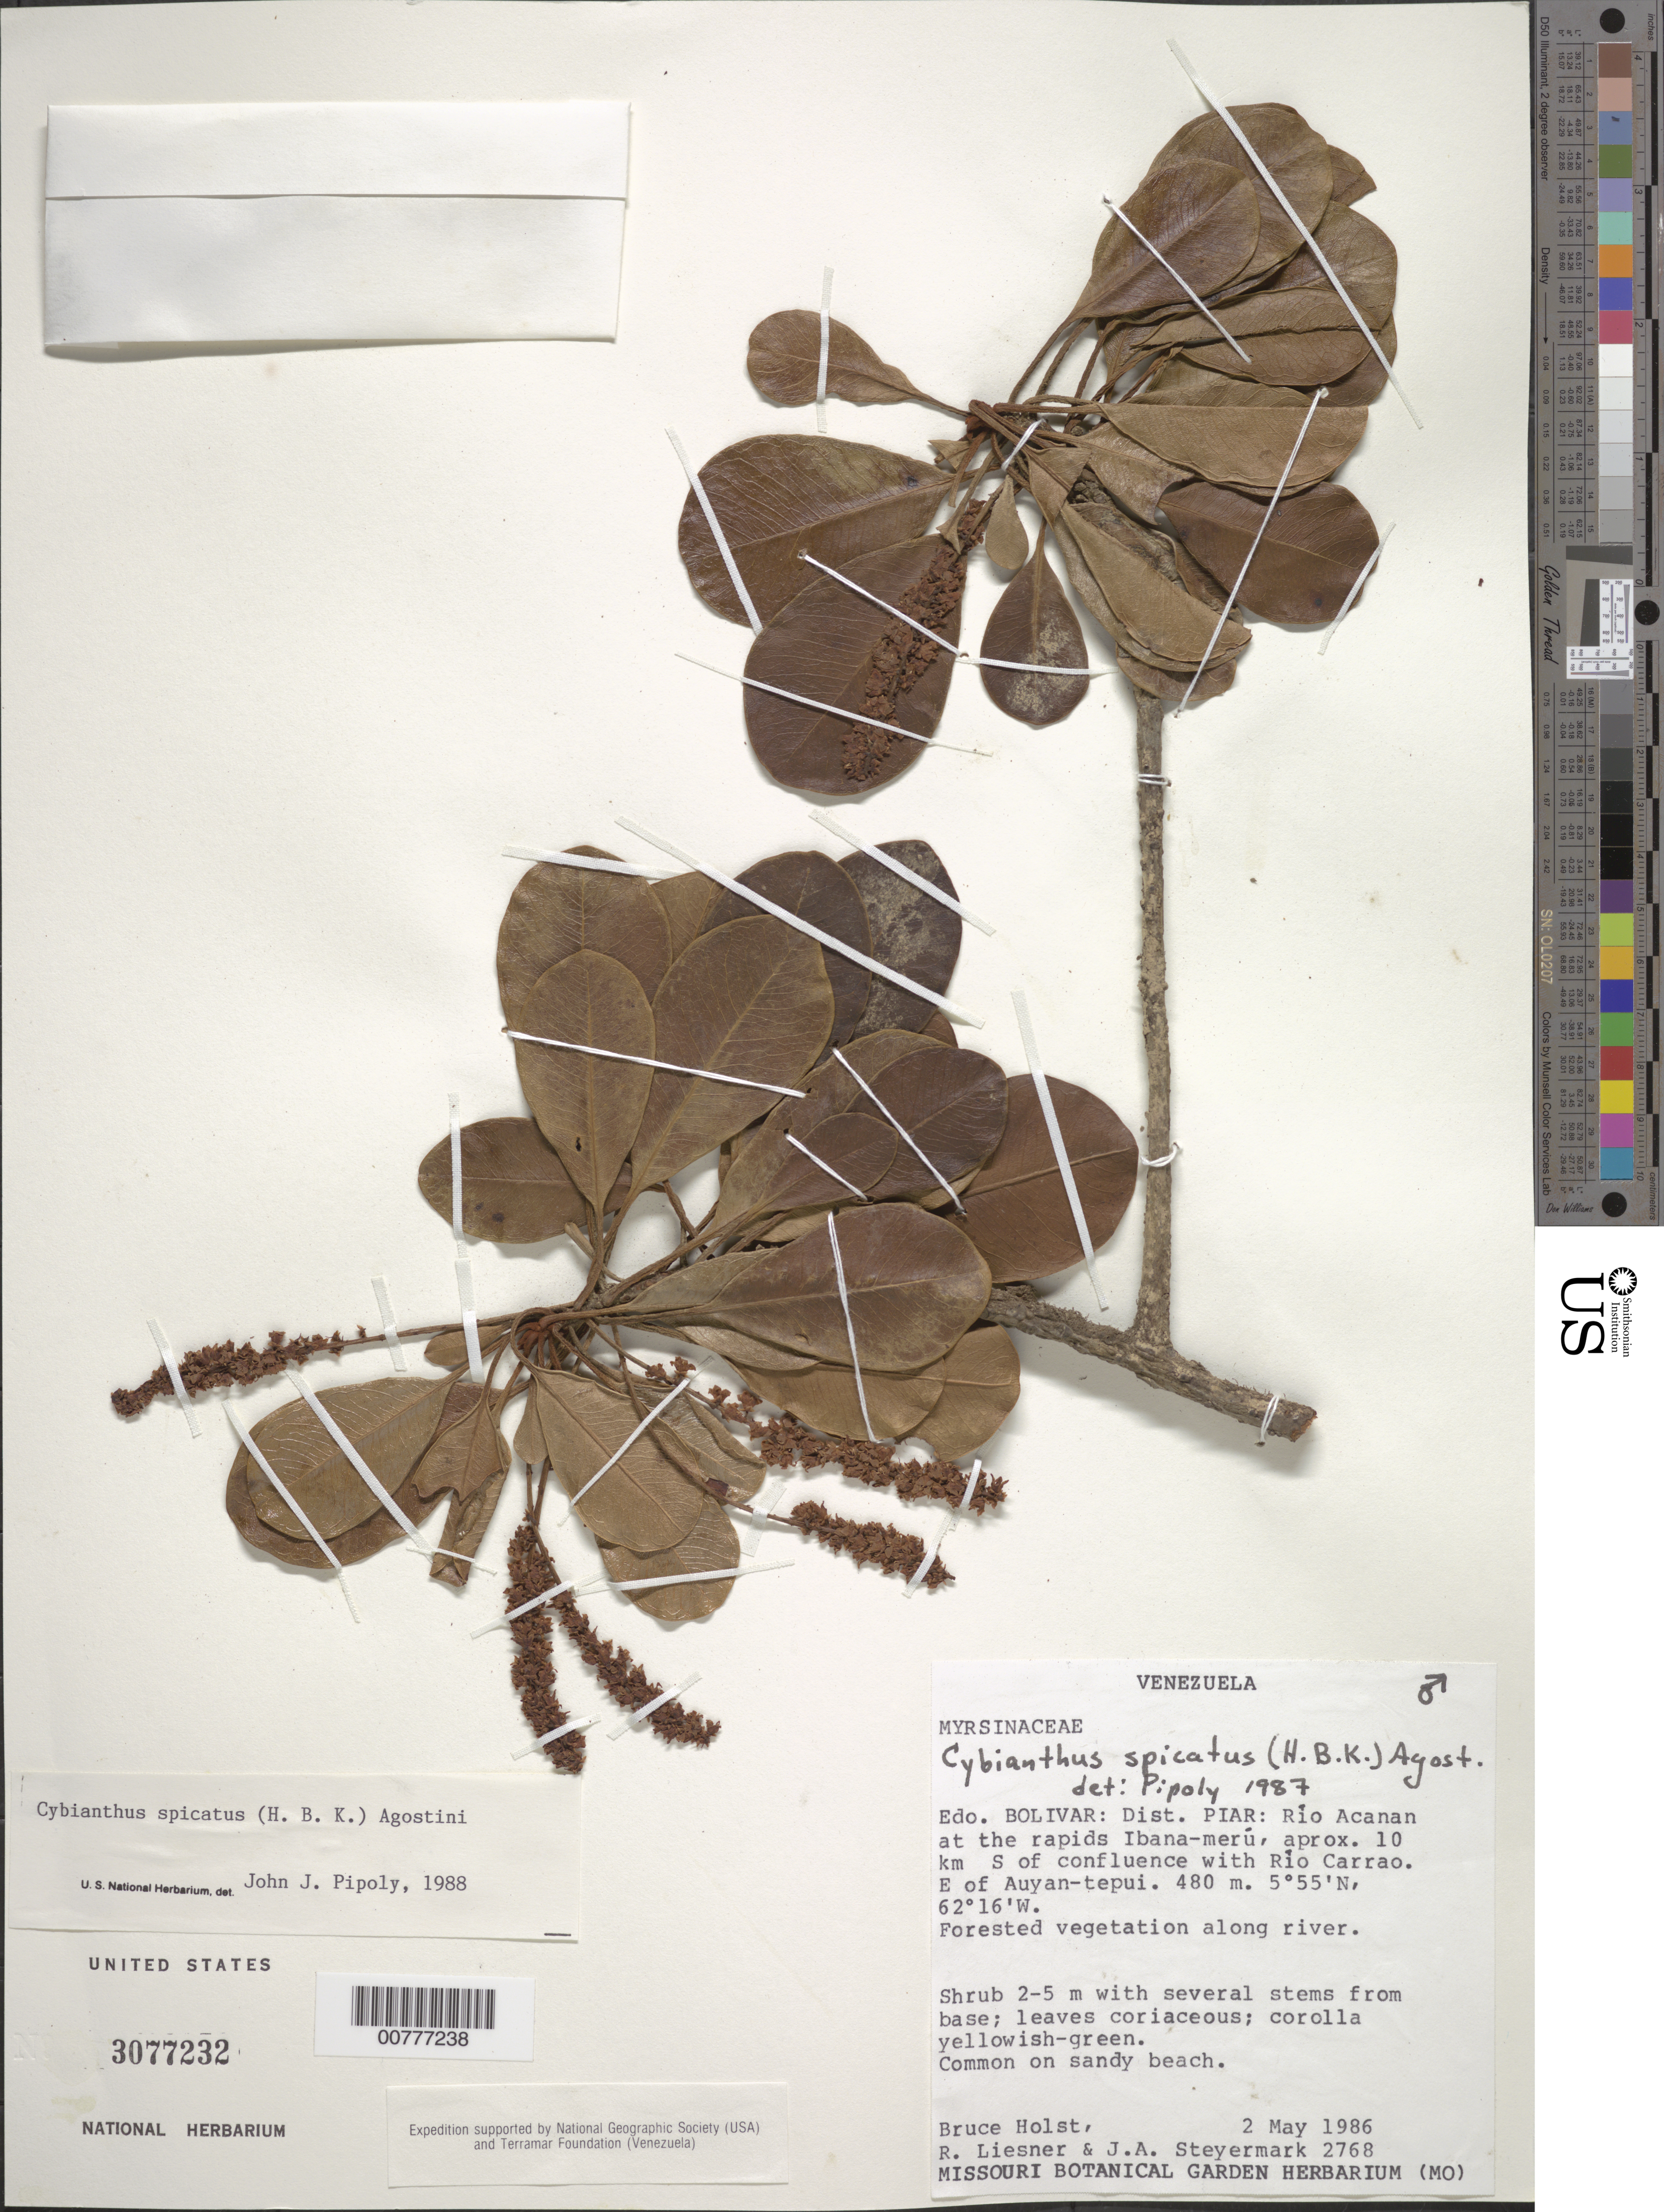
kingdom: Plantae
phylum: Tracheophyta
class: Magnoliopsida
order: Ericales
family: Primulaceae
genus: Cybianthus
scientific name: Cybianthus spicatus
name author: (Kunth) G. Agostini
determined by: Pipoly, J. J., III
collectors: B. Holst, R. L. Liesner & J. Steyermark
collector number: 2768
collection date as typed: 2-May-86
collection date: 1986-05-02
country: Venezuela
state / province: Bolívar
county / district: Piar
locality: Río Acanan at rapids Ibana-meru, 10 km S of confluence with Río Carrao, E of Auyan-tepuí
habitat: Forested vegetation along river, on sandy beach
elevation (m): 480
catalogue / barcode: US 3077232